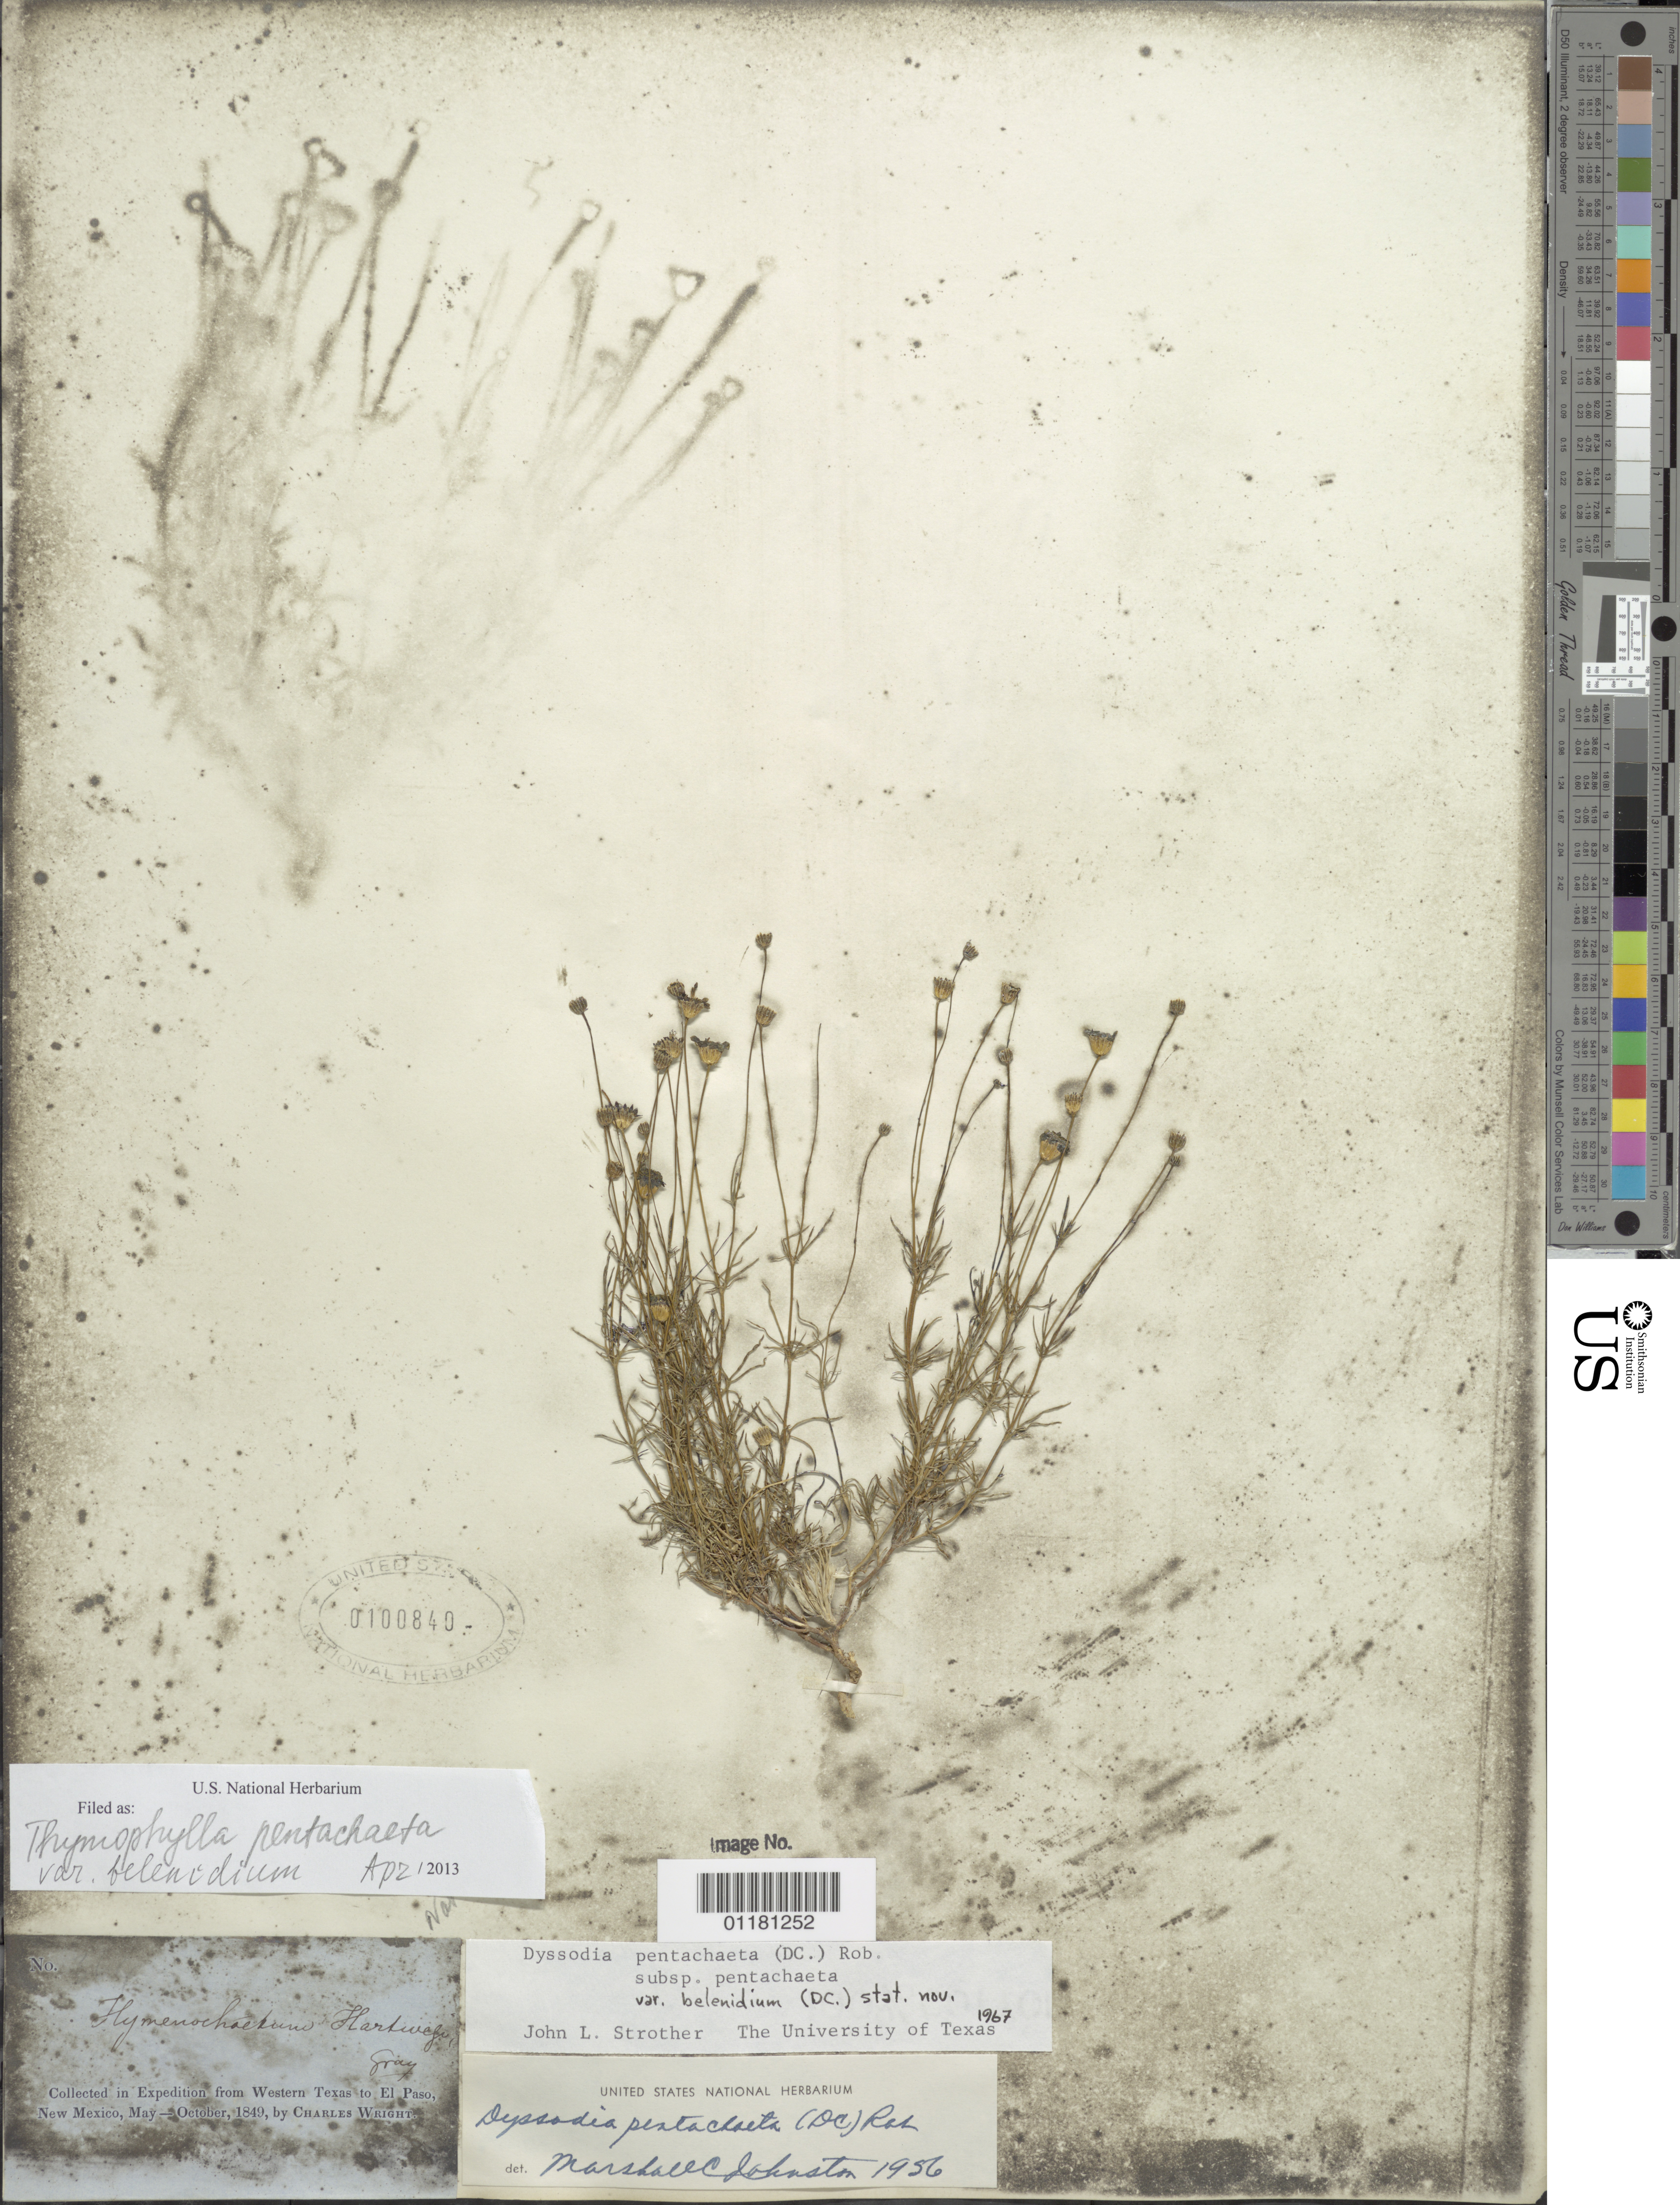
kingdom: Plantae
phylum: Tracheophyta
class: Magnoliopsida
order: Asterales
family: Asteraceae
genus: Thymophylla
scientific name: Thymophylla pentachaeta var. belenidium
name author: (DC.) Strother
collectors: C. Wright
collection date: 1849-05/1849-10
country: United States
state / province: New Mexico / Texas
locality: from Western Texas to El Paso, New Mexico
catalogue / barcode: US 100840